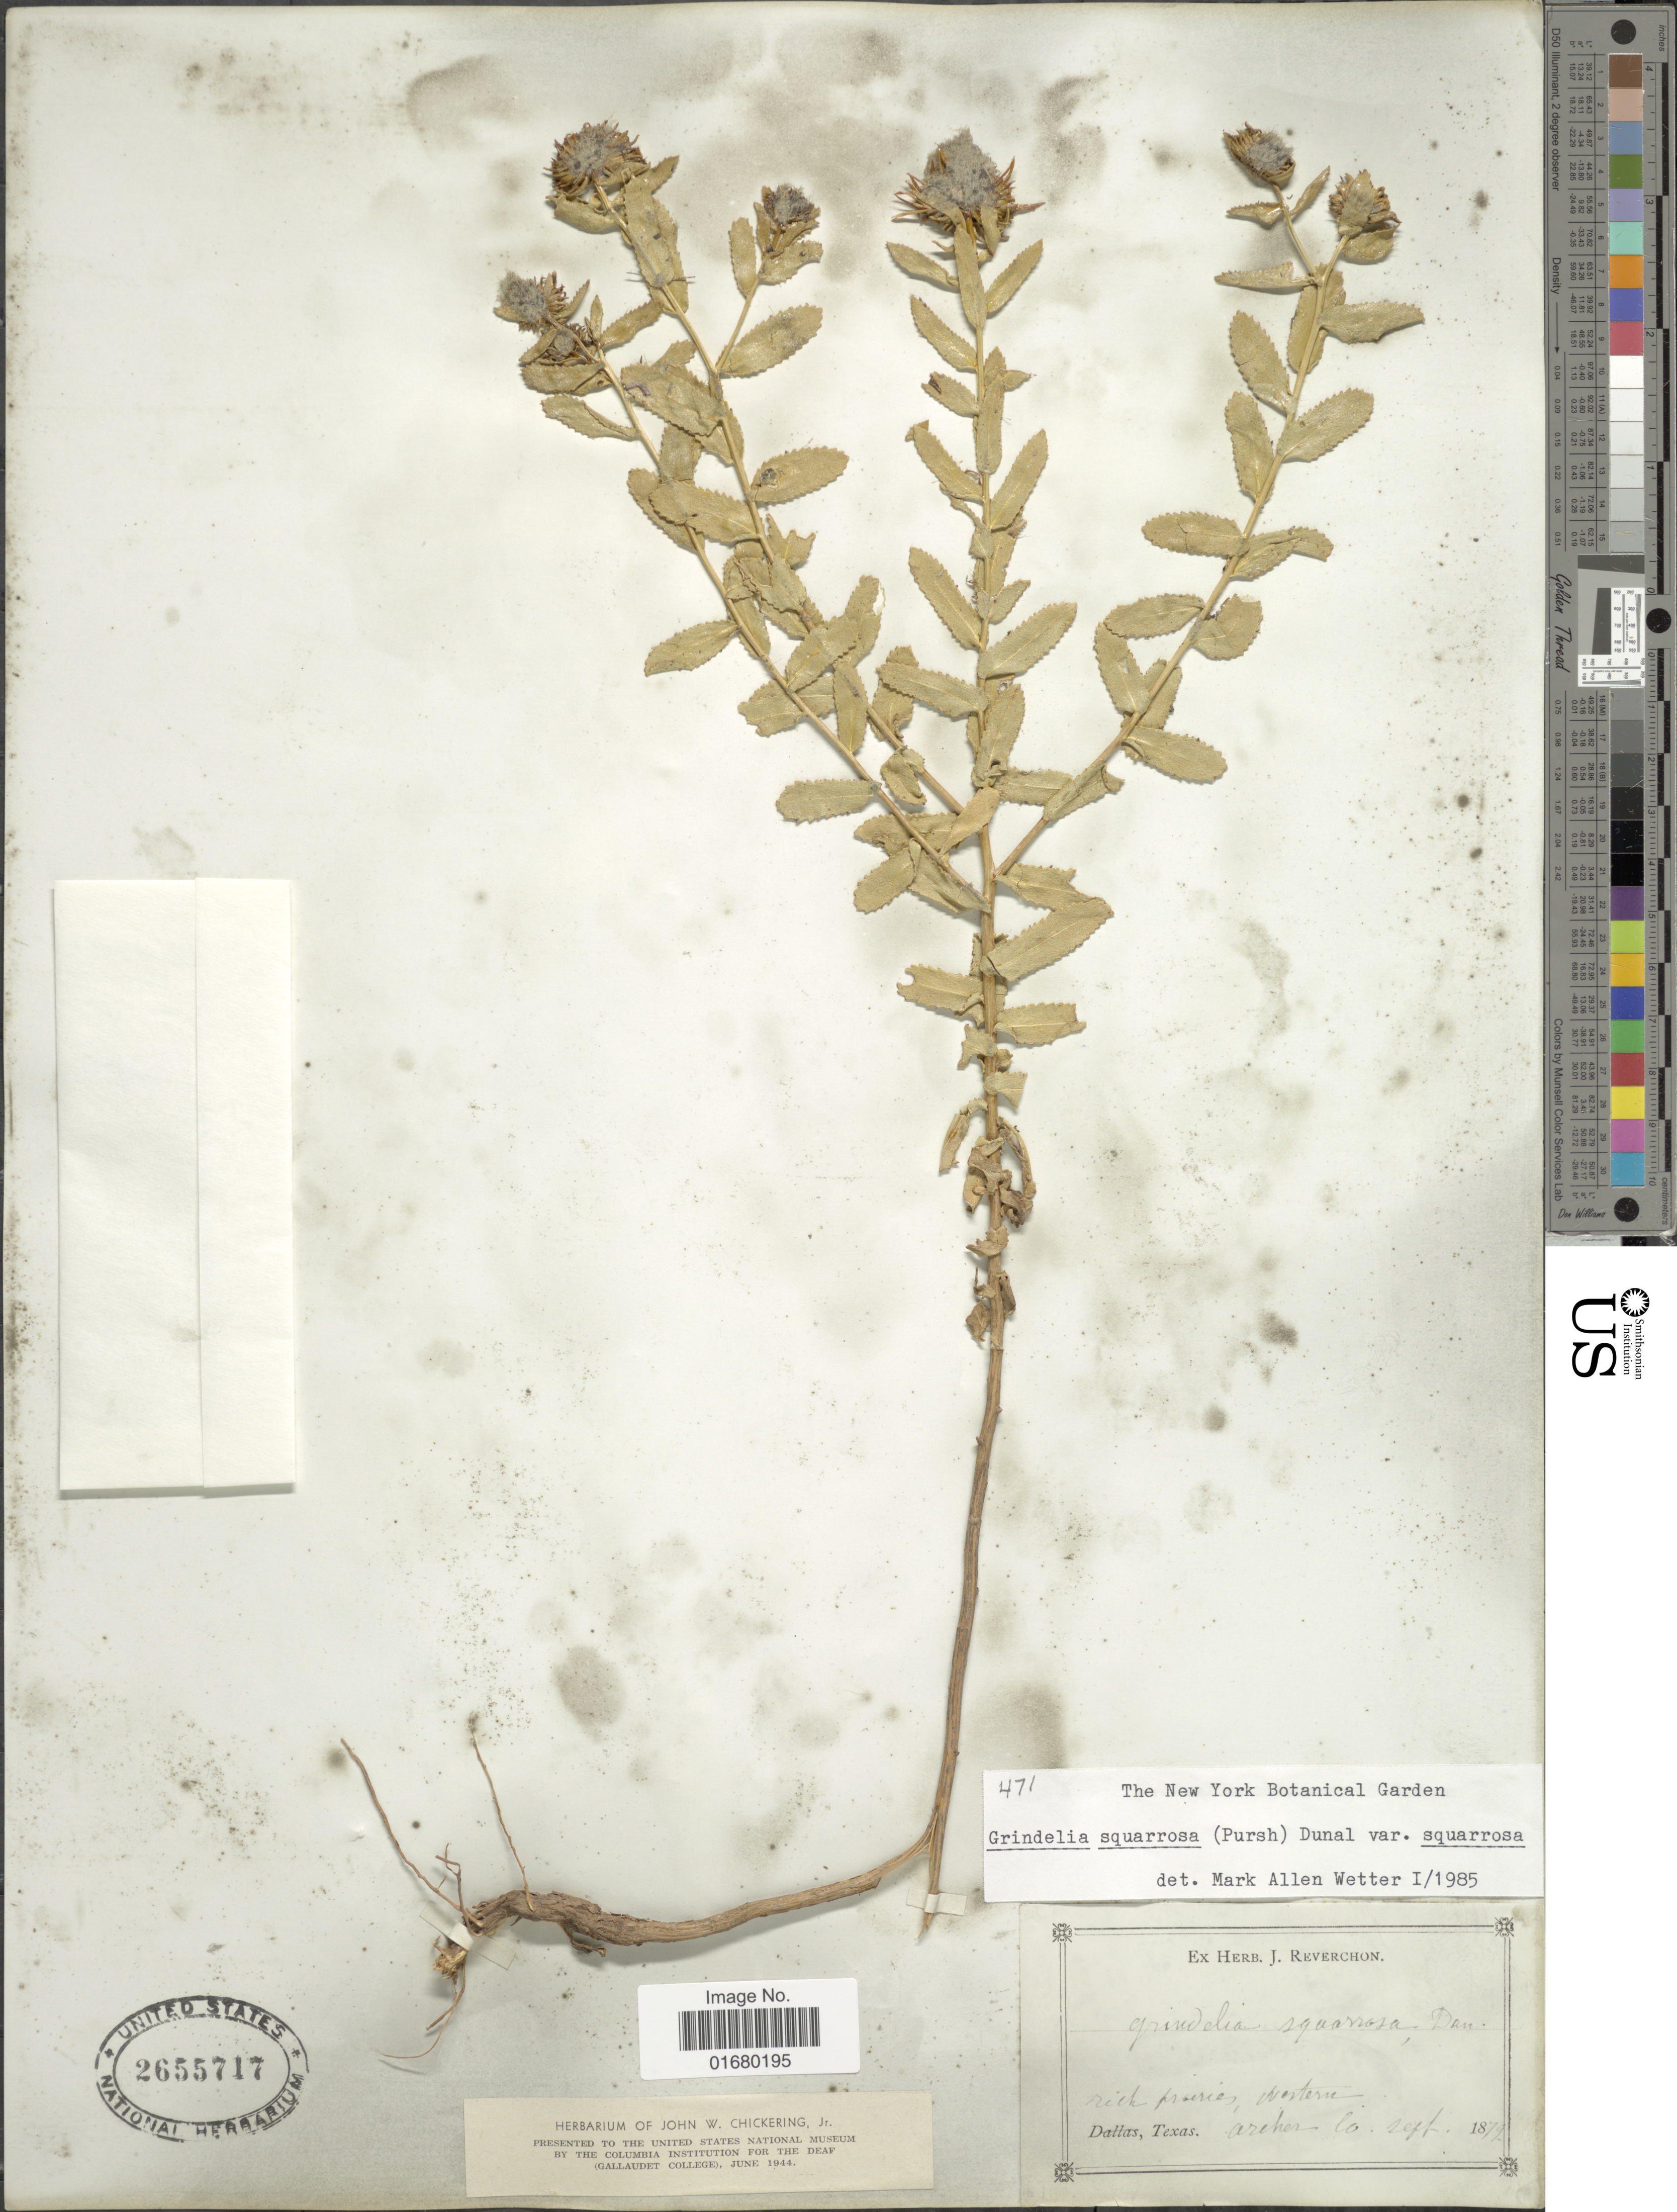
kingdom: Plantae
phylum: Tracheophyta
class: Magnoliopsida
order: Asterales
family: Asteraceae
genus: Grindelia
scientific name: Grindelia squarrosa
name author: (Pursh) Dunal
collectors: ex herb. J. Reverchon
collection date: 1879-09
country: United States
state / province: Texas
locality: Western Archer Co.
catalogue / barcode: US 2655717